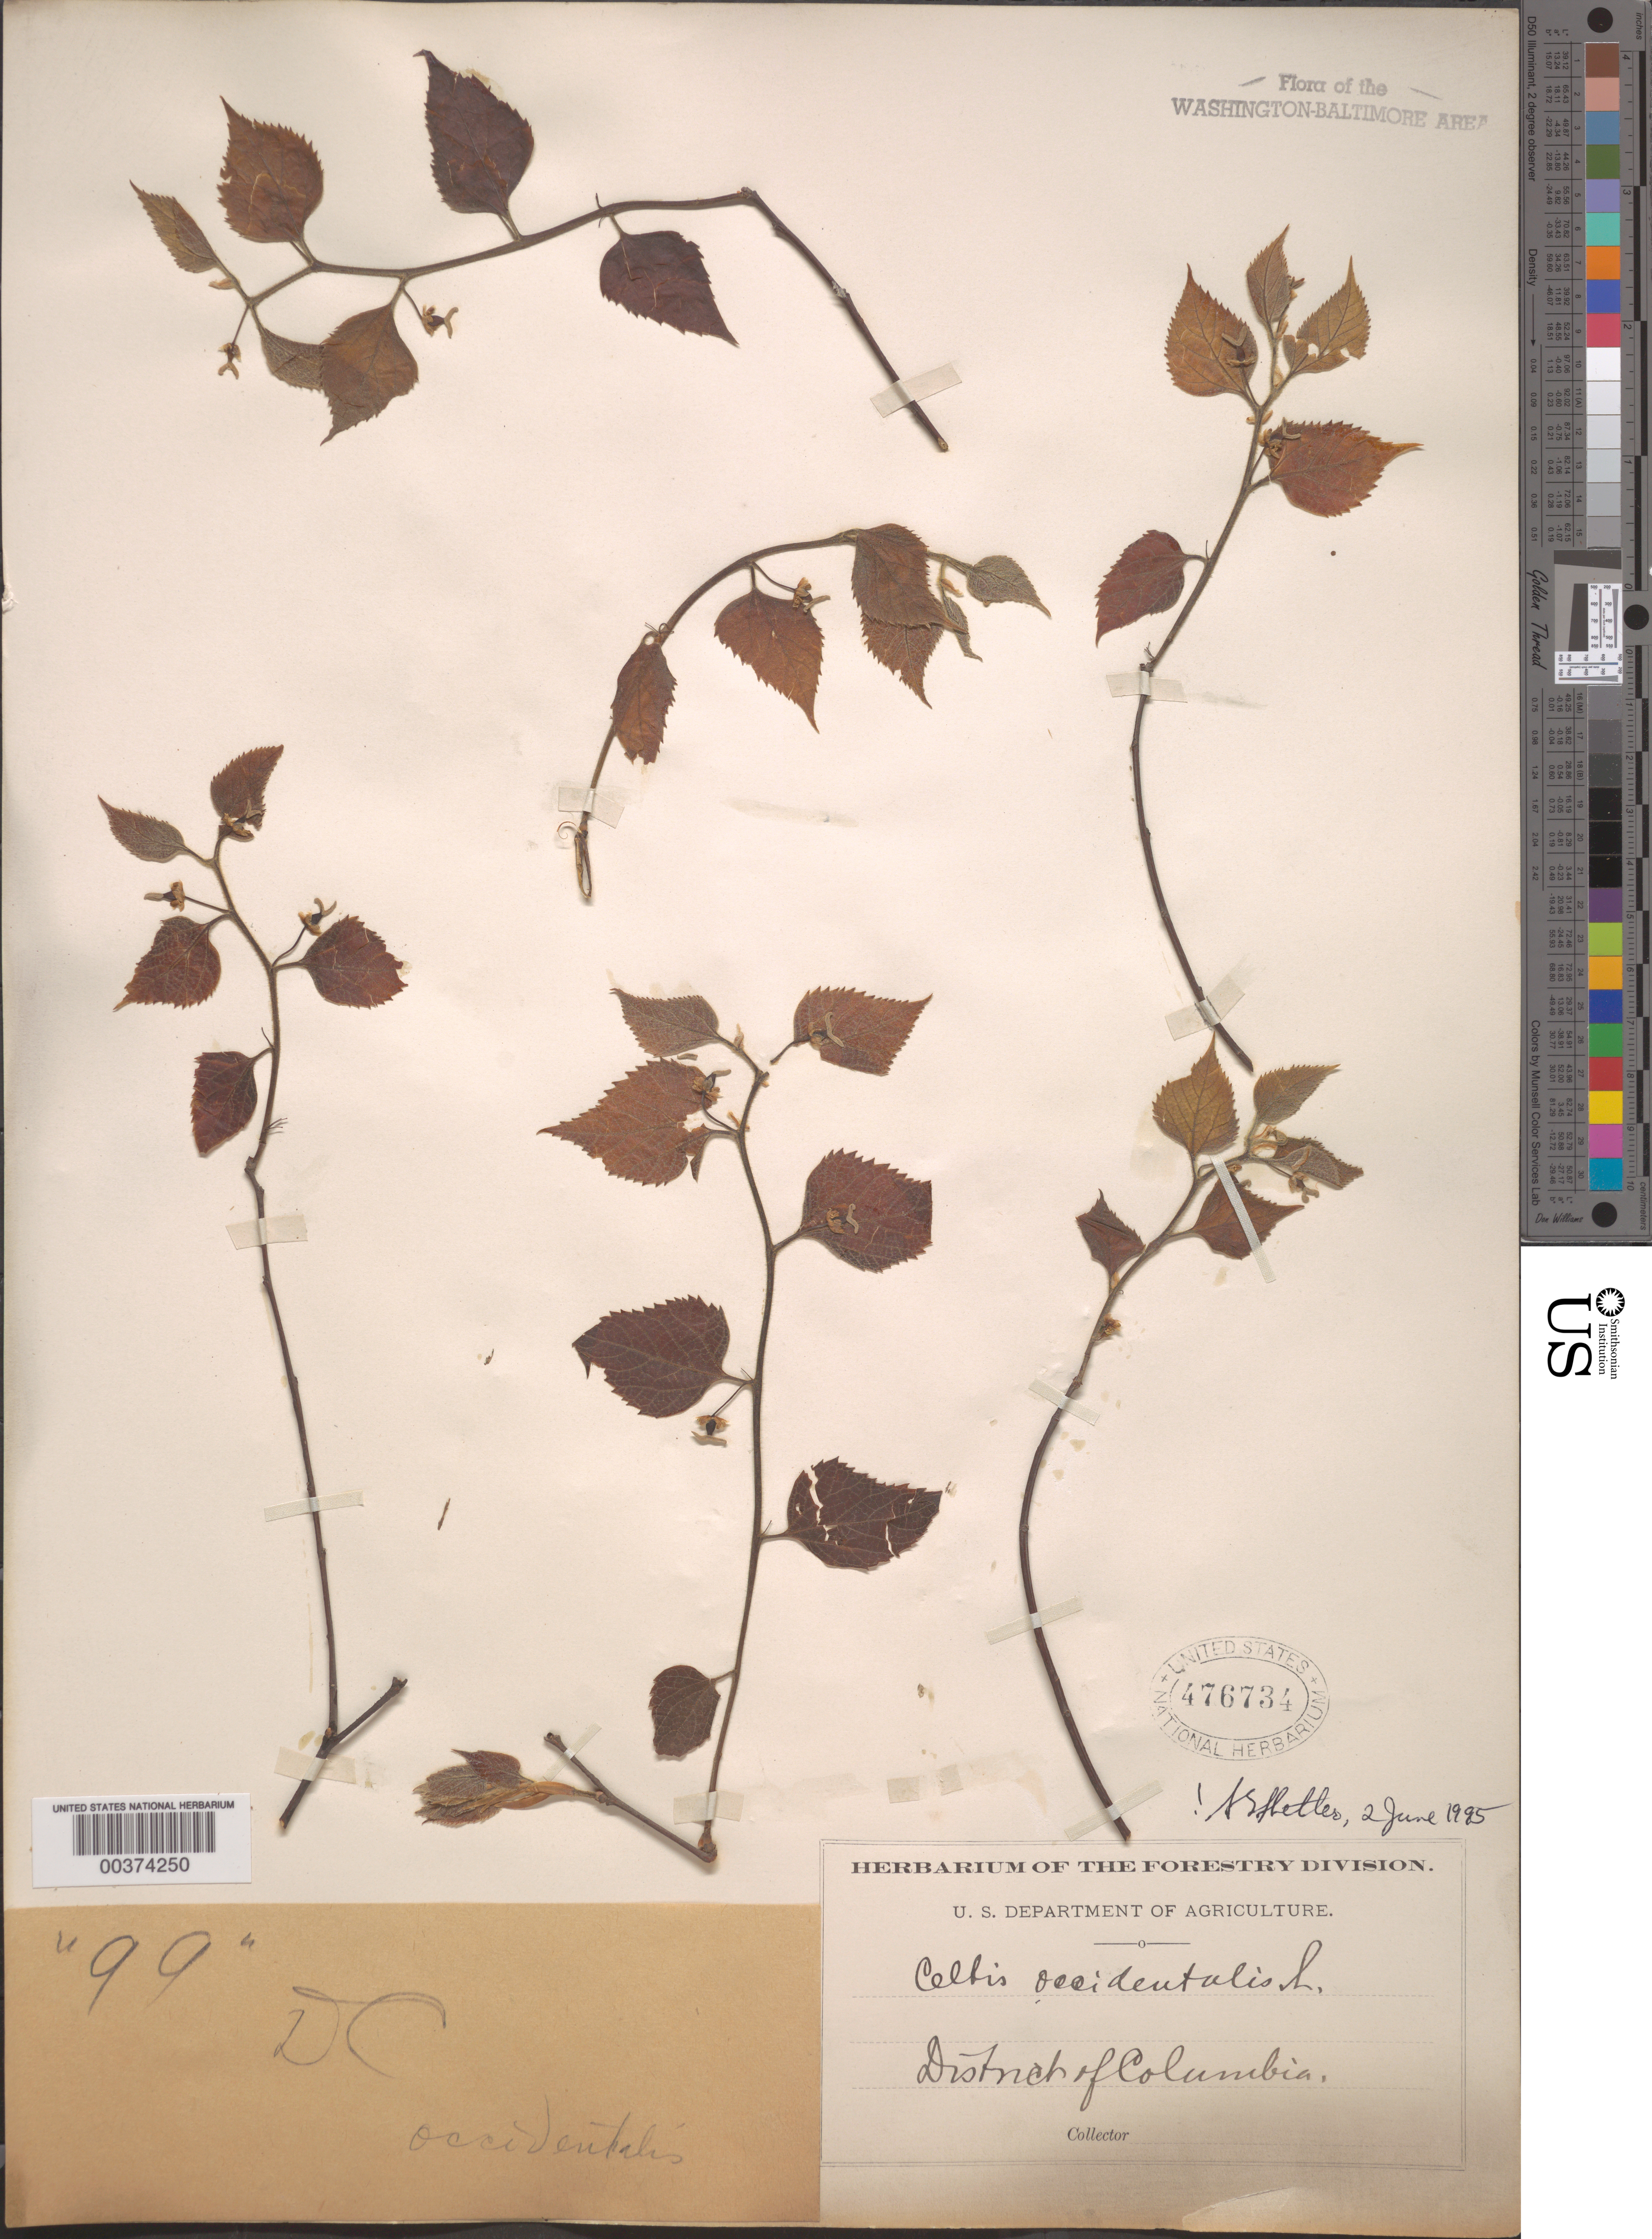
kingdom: Plantae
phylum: Tracheophyta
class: Magnoliopsida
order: Rosales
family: Cannabaceae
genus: Celtis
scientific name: Celtis occidentalis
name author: L.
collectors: G. B. Sudworth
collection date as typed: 1899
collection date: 1899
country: United States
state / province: District of Columbia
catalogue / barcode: US 476734